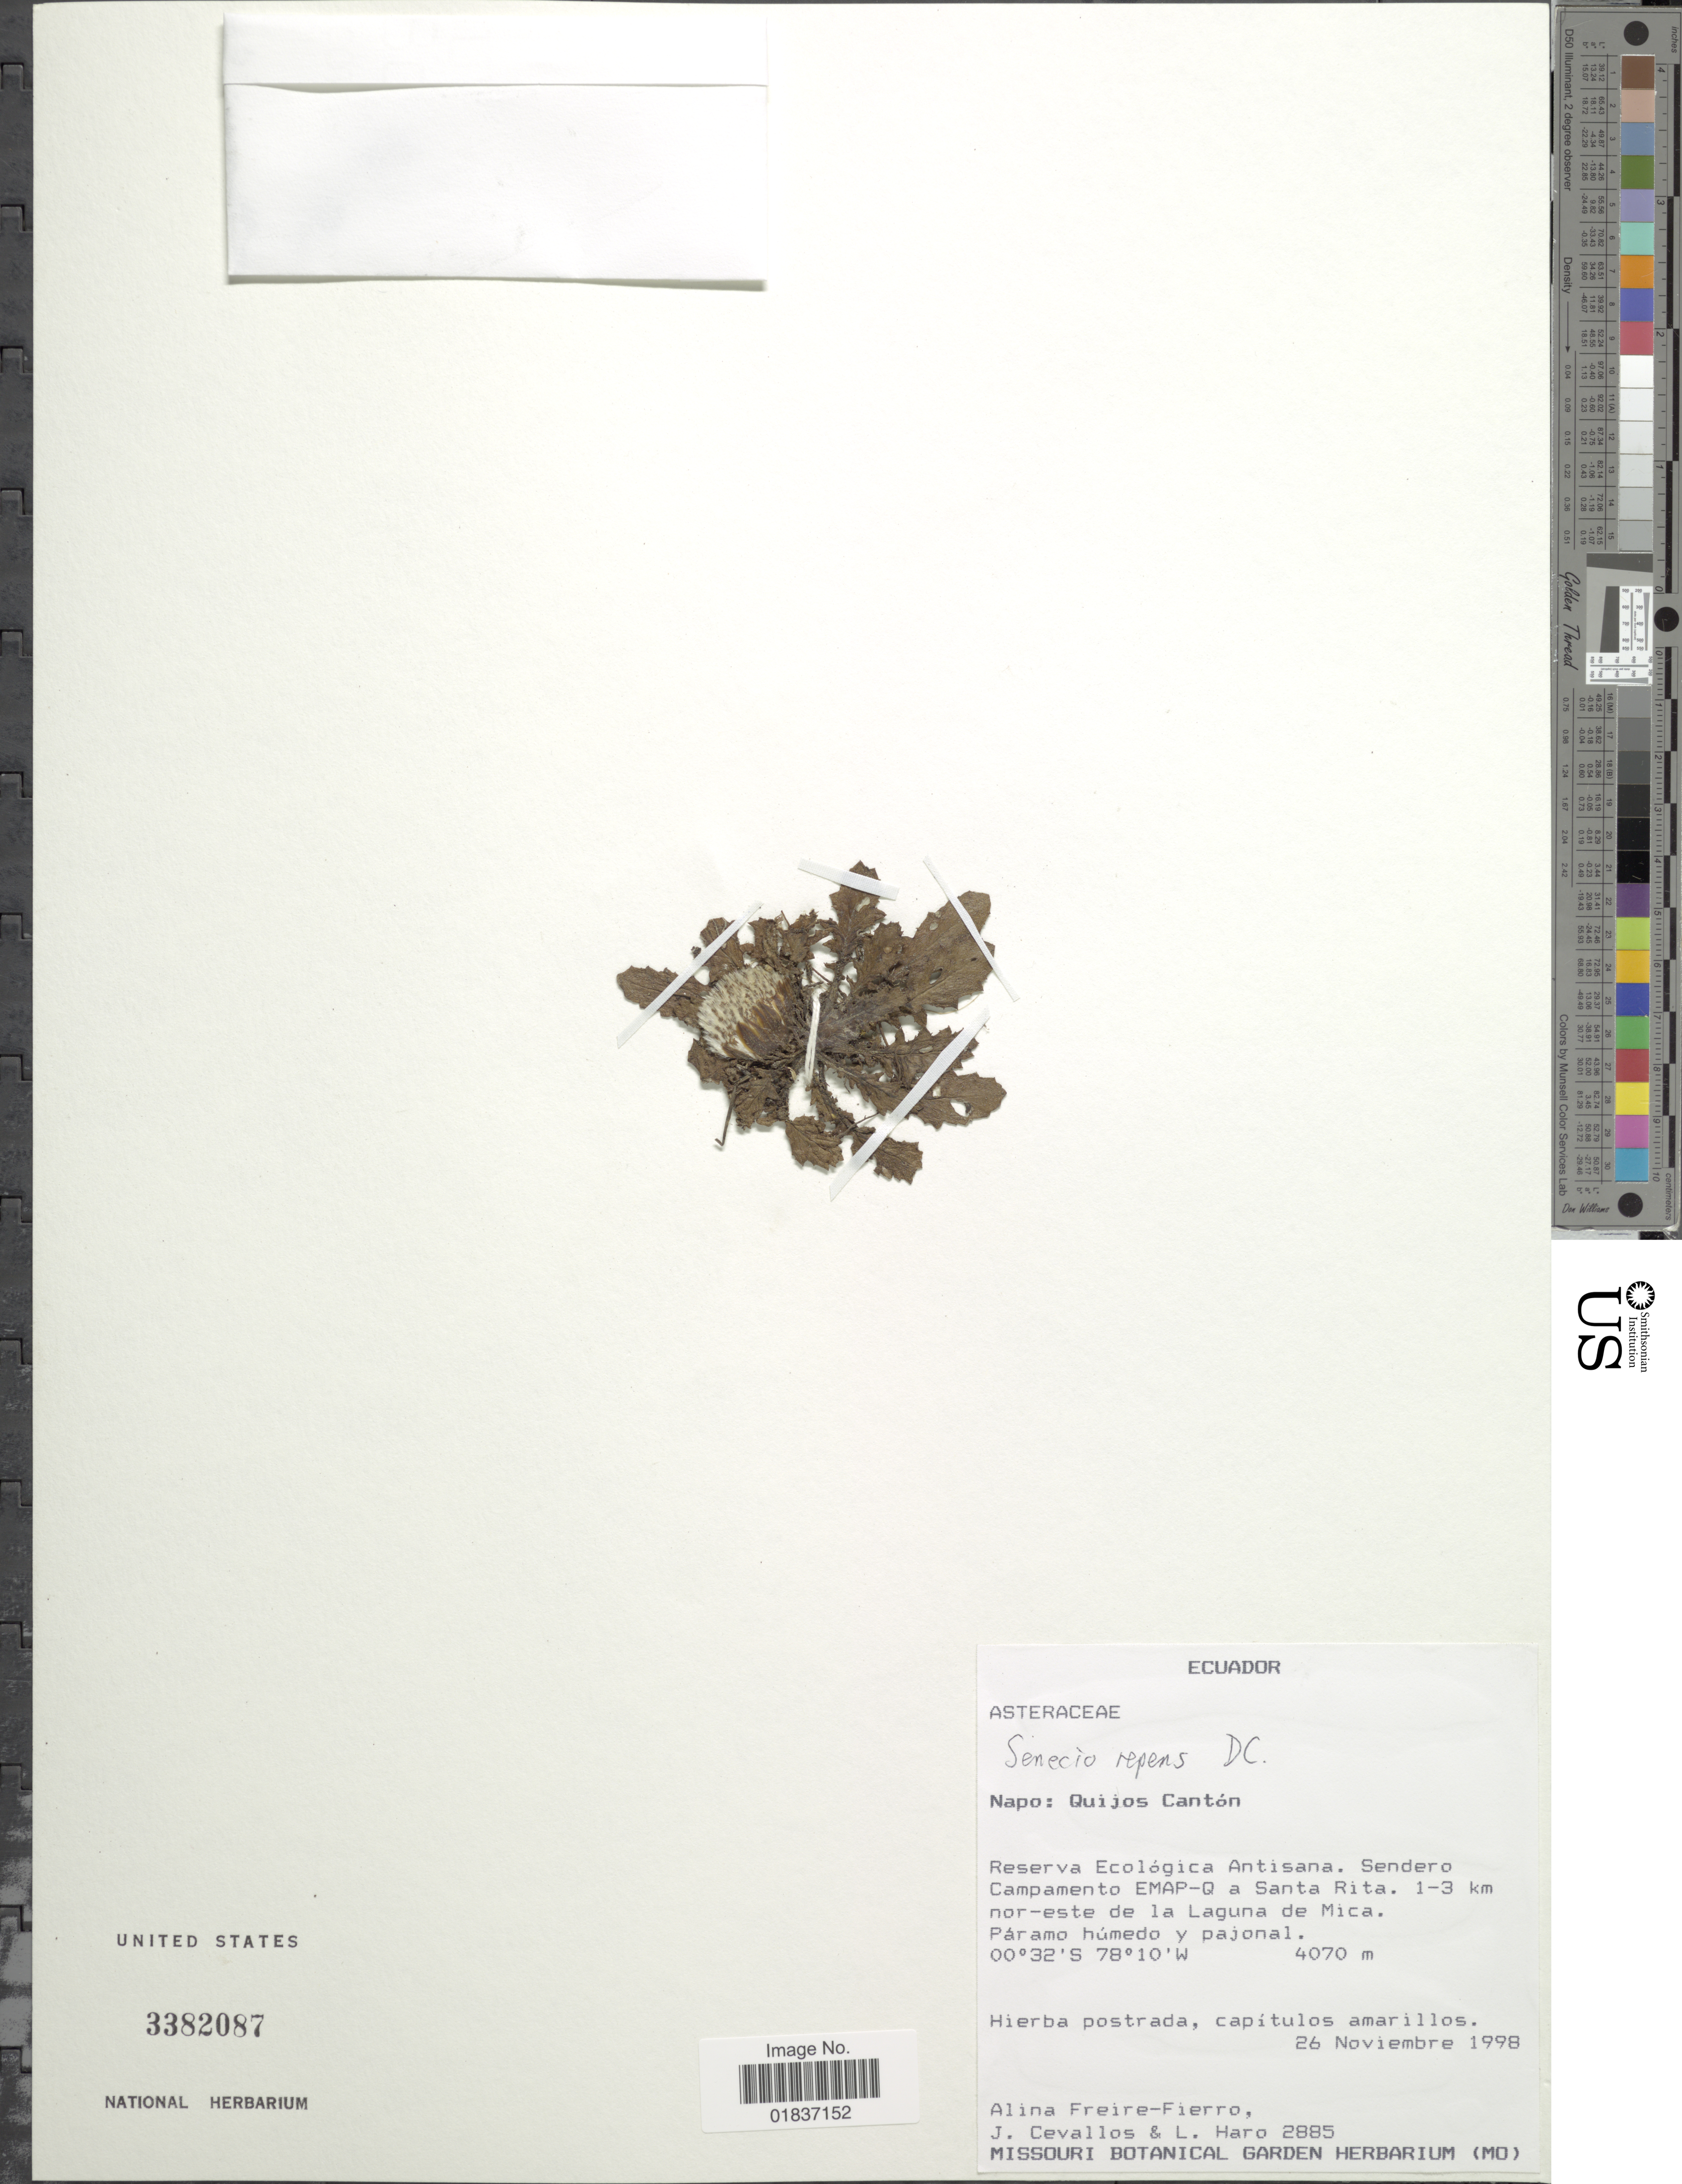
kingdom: Plantae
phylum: Tracheophyta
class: Magnoliopsida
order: Asterales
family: Asteraceae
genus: Senecio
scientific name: Senecio rhizocephalus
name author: Turcz.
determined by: Salomon, Luciana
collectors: A. Freire-Fierro, J. Cevallos & L. Haro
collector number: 2885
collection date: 1998-11-26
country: Ecuador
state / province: Napo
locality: Napo: Quijos Canton. Reserva Ecologica Antisana. Sendero Campamento Emap-Q a Santa Rita. 1-3 km nor-este de la Laguna de Mica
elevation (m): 4070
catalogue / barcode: US 3382087